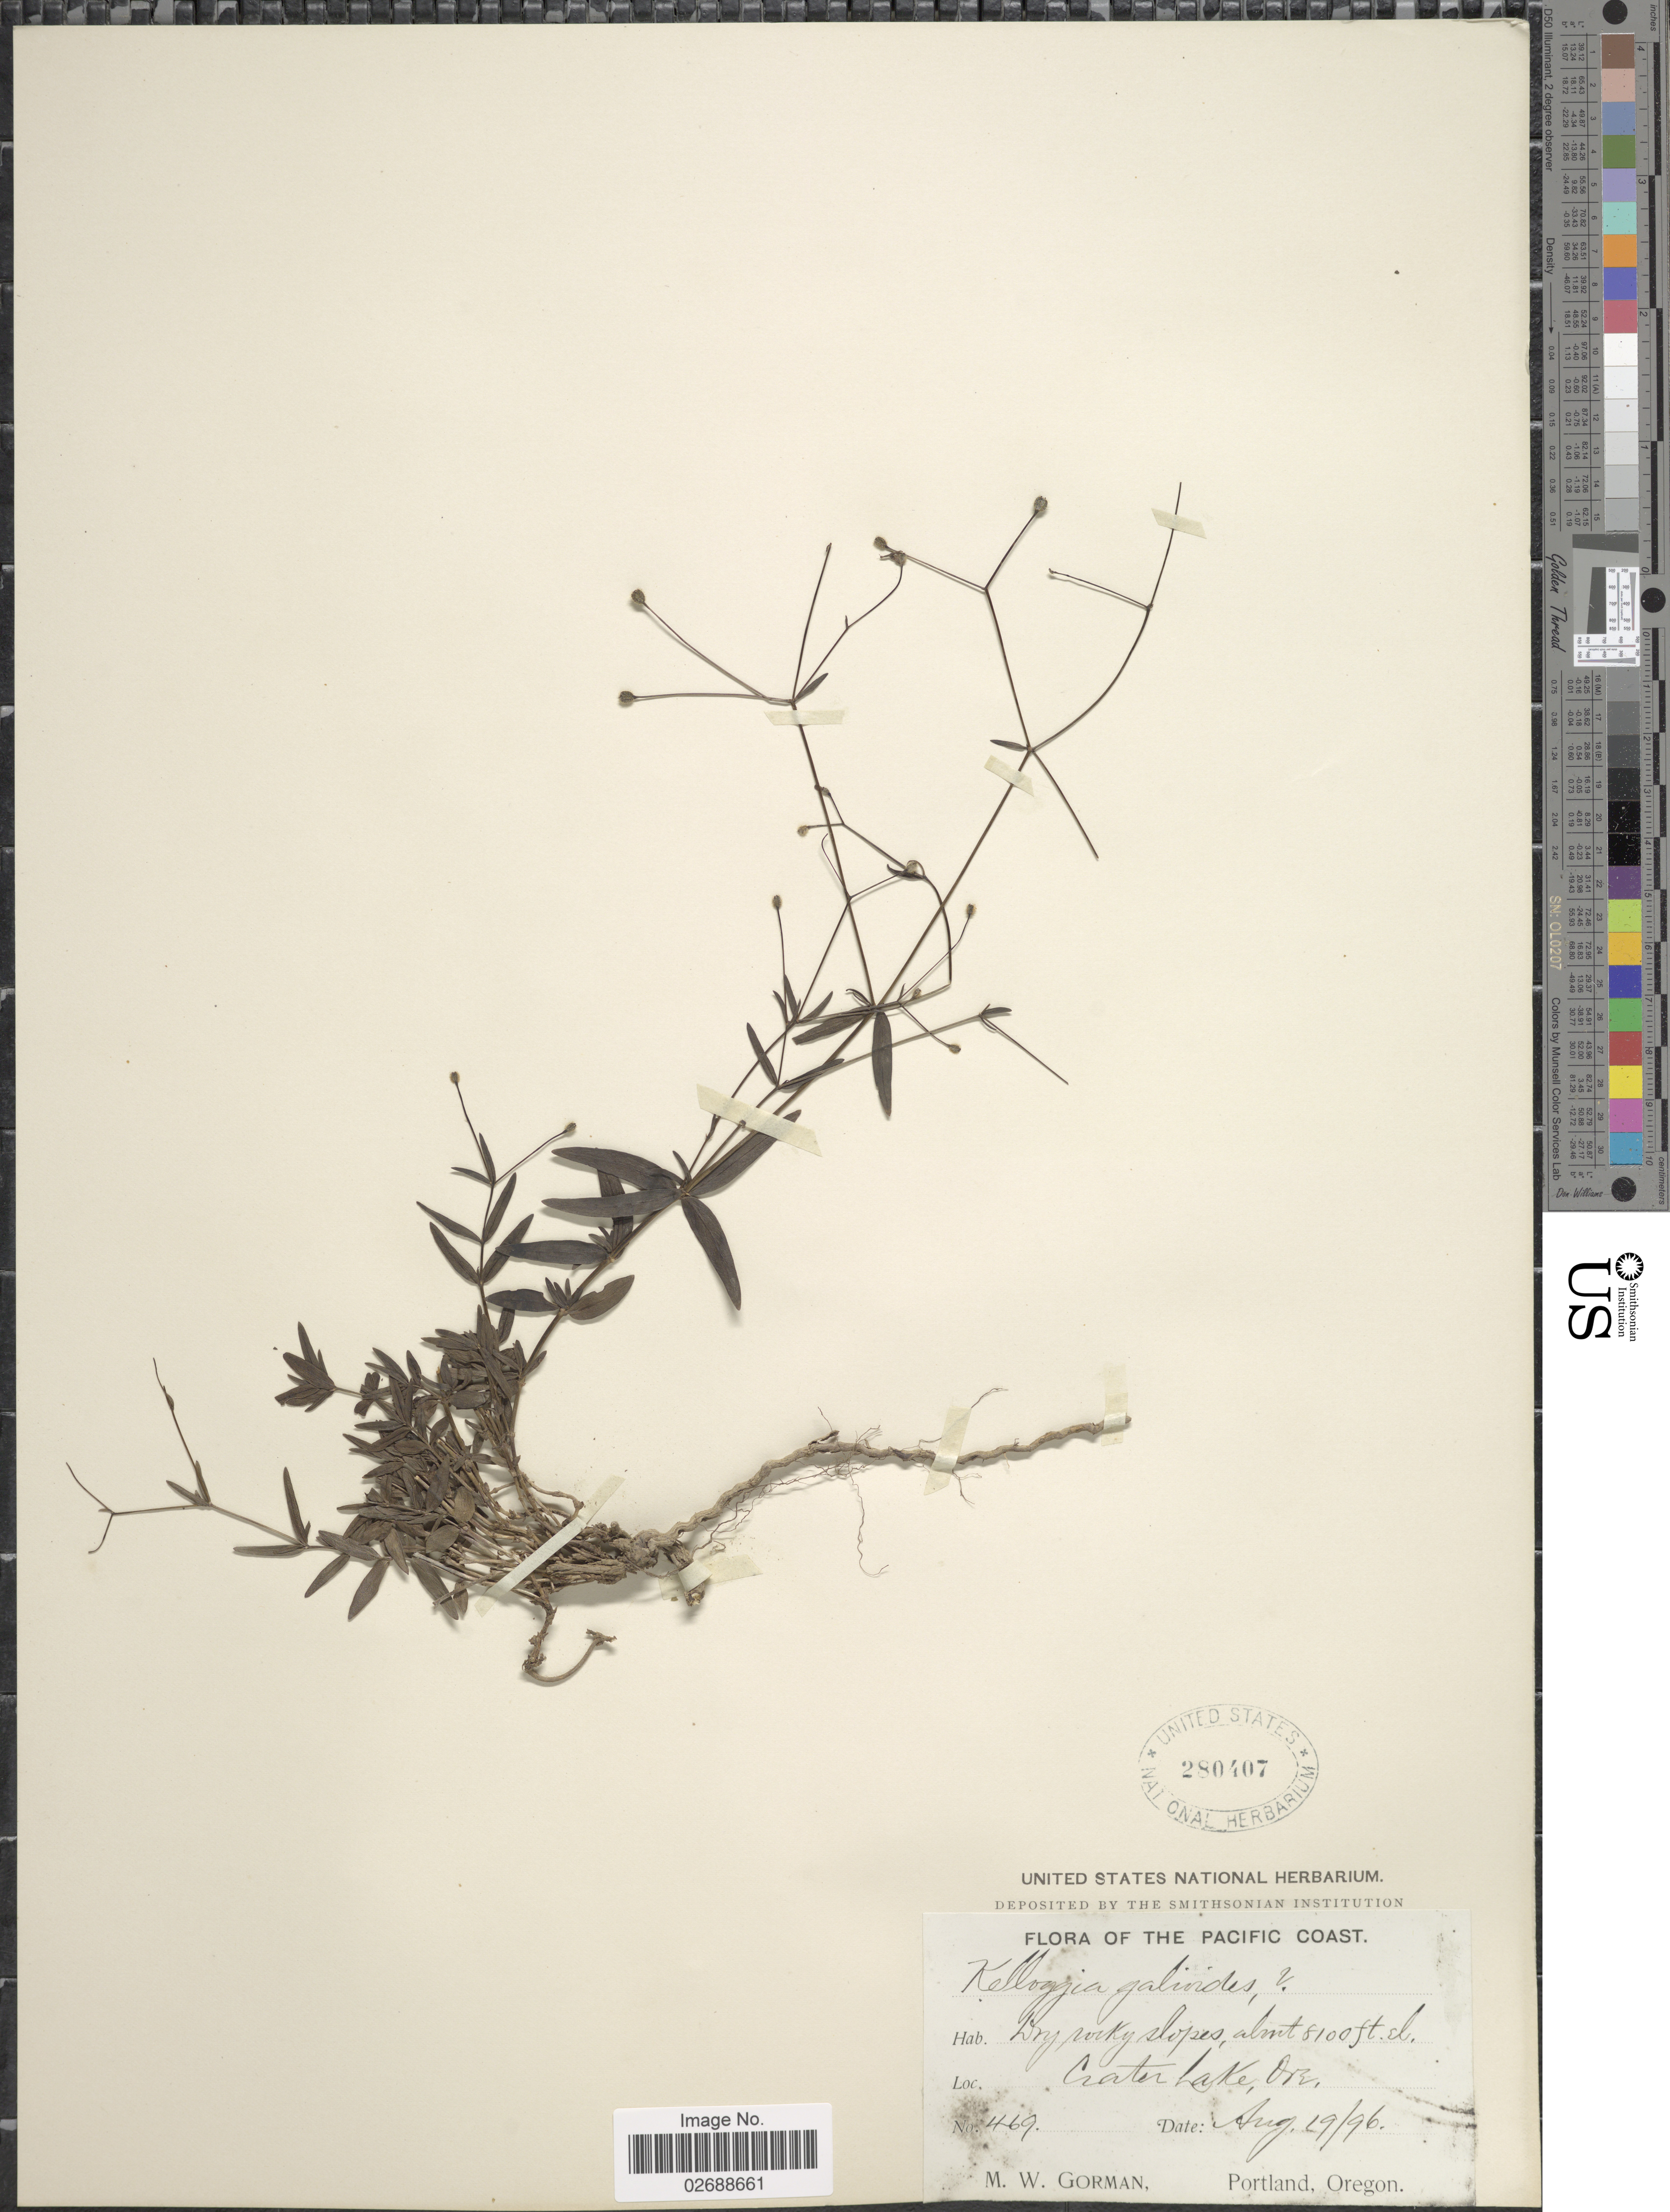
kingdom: Plantae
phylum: Tracheophyta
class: Magnoliopsida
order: Gentianales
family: Rubiaceae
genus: Kelloggia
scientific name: Kelloggia galioides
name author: Torr.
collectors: M. W. Gorman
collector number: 469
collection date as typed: Transcribed d/m/y: 29/8/96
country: United States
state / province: Oregon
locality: Pacific Coast. Crater Lake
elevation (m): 2469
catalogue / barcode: US 2580407